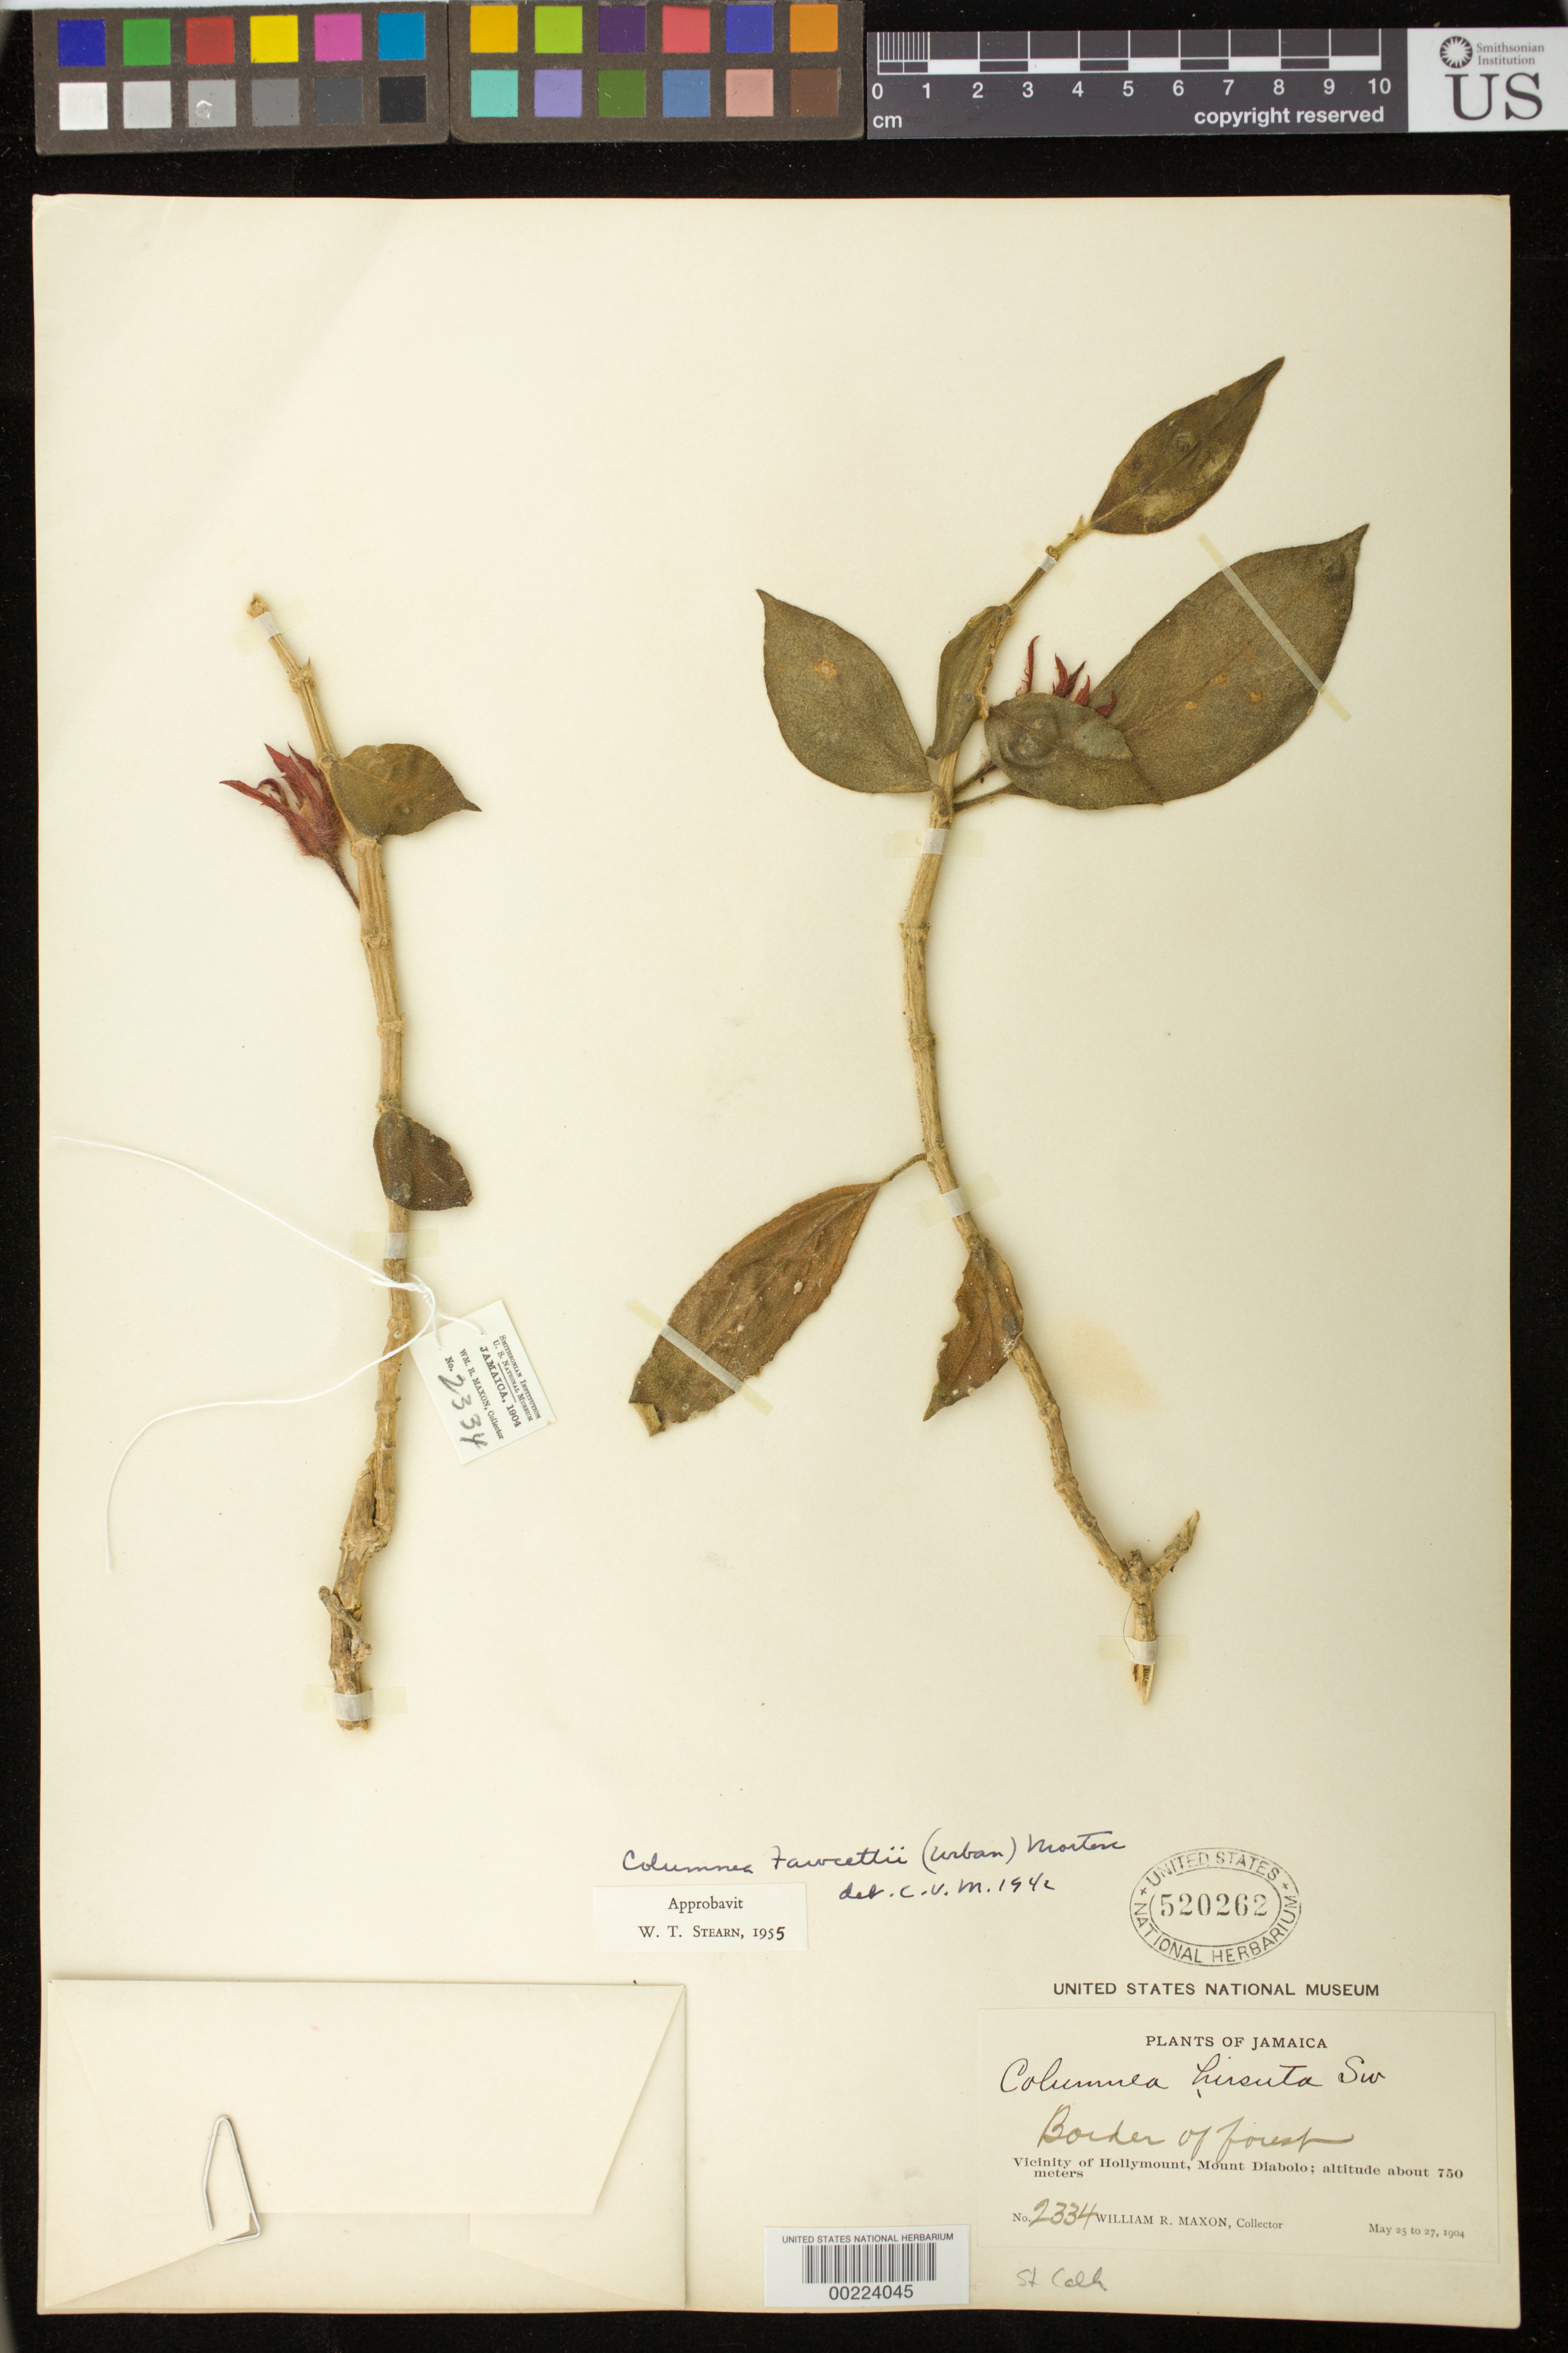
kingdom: Plantae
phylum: Tracheophyta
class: Magnoliopsida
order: Lamiales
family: Gesneriaceae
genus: Columnea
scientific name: Columnea fawcettii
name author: (Urb.) C.V. Morton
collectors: W. R. Maxon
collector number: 2334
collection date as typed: May 1904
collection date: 1904-05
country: Jamaica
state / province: Saint Catherine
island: Jamaica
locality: Vicinity of Hollymount, Mount Diabolo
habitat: Border of forest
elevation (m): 750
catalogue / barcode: US 520262